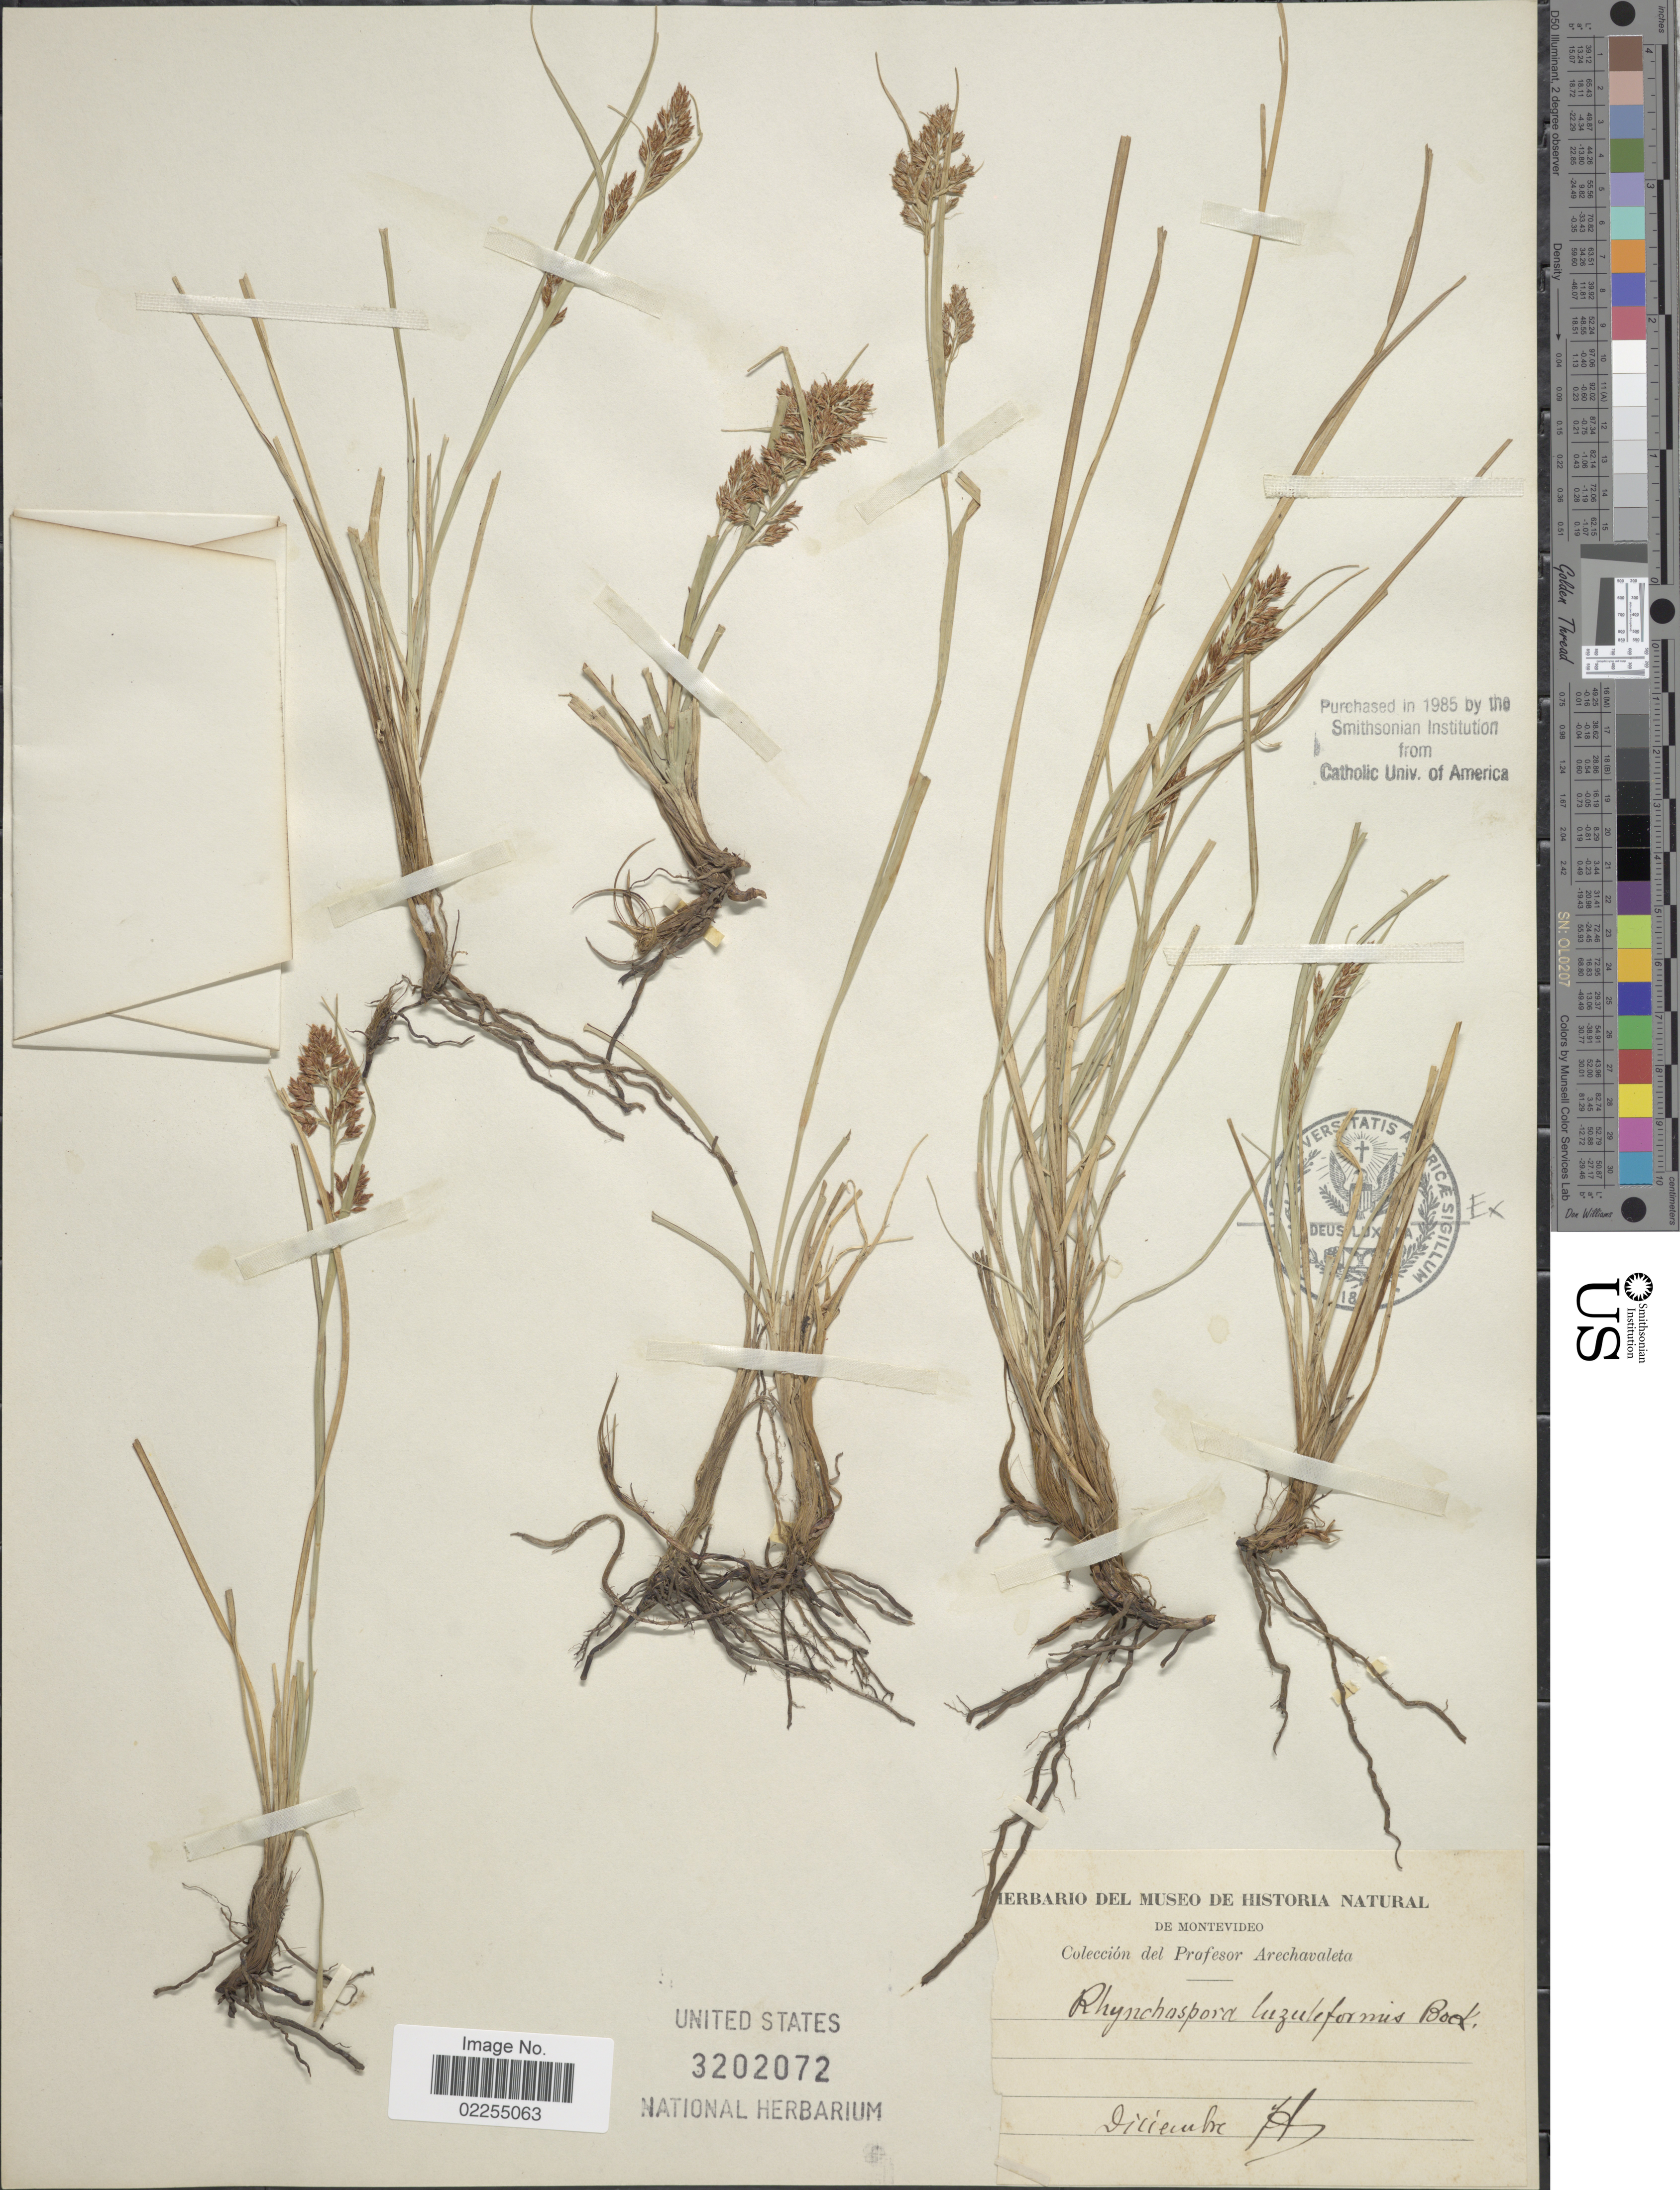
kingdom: Plantae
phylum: Tracheophyta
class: Liliopsida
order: Poales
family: Cyperaceae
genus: Rhynchospora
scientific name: Rhynchospora megapotamica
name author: (A. Spreng.) H. Pfeiff.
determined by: Filho, P. J. S. Silva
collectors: J. Arechavaleta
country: Uruguay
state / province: Montevideo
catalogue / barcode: US 3202072